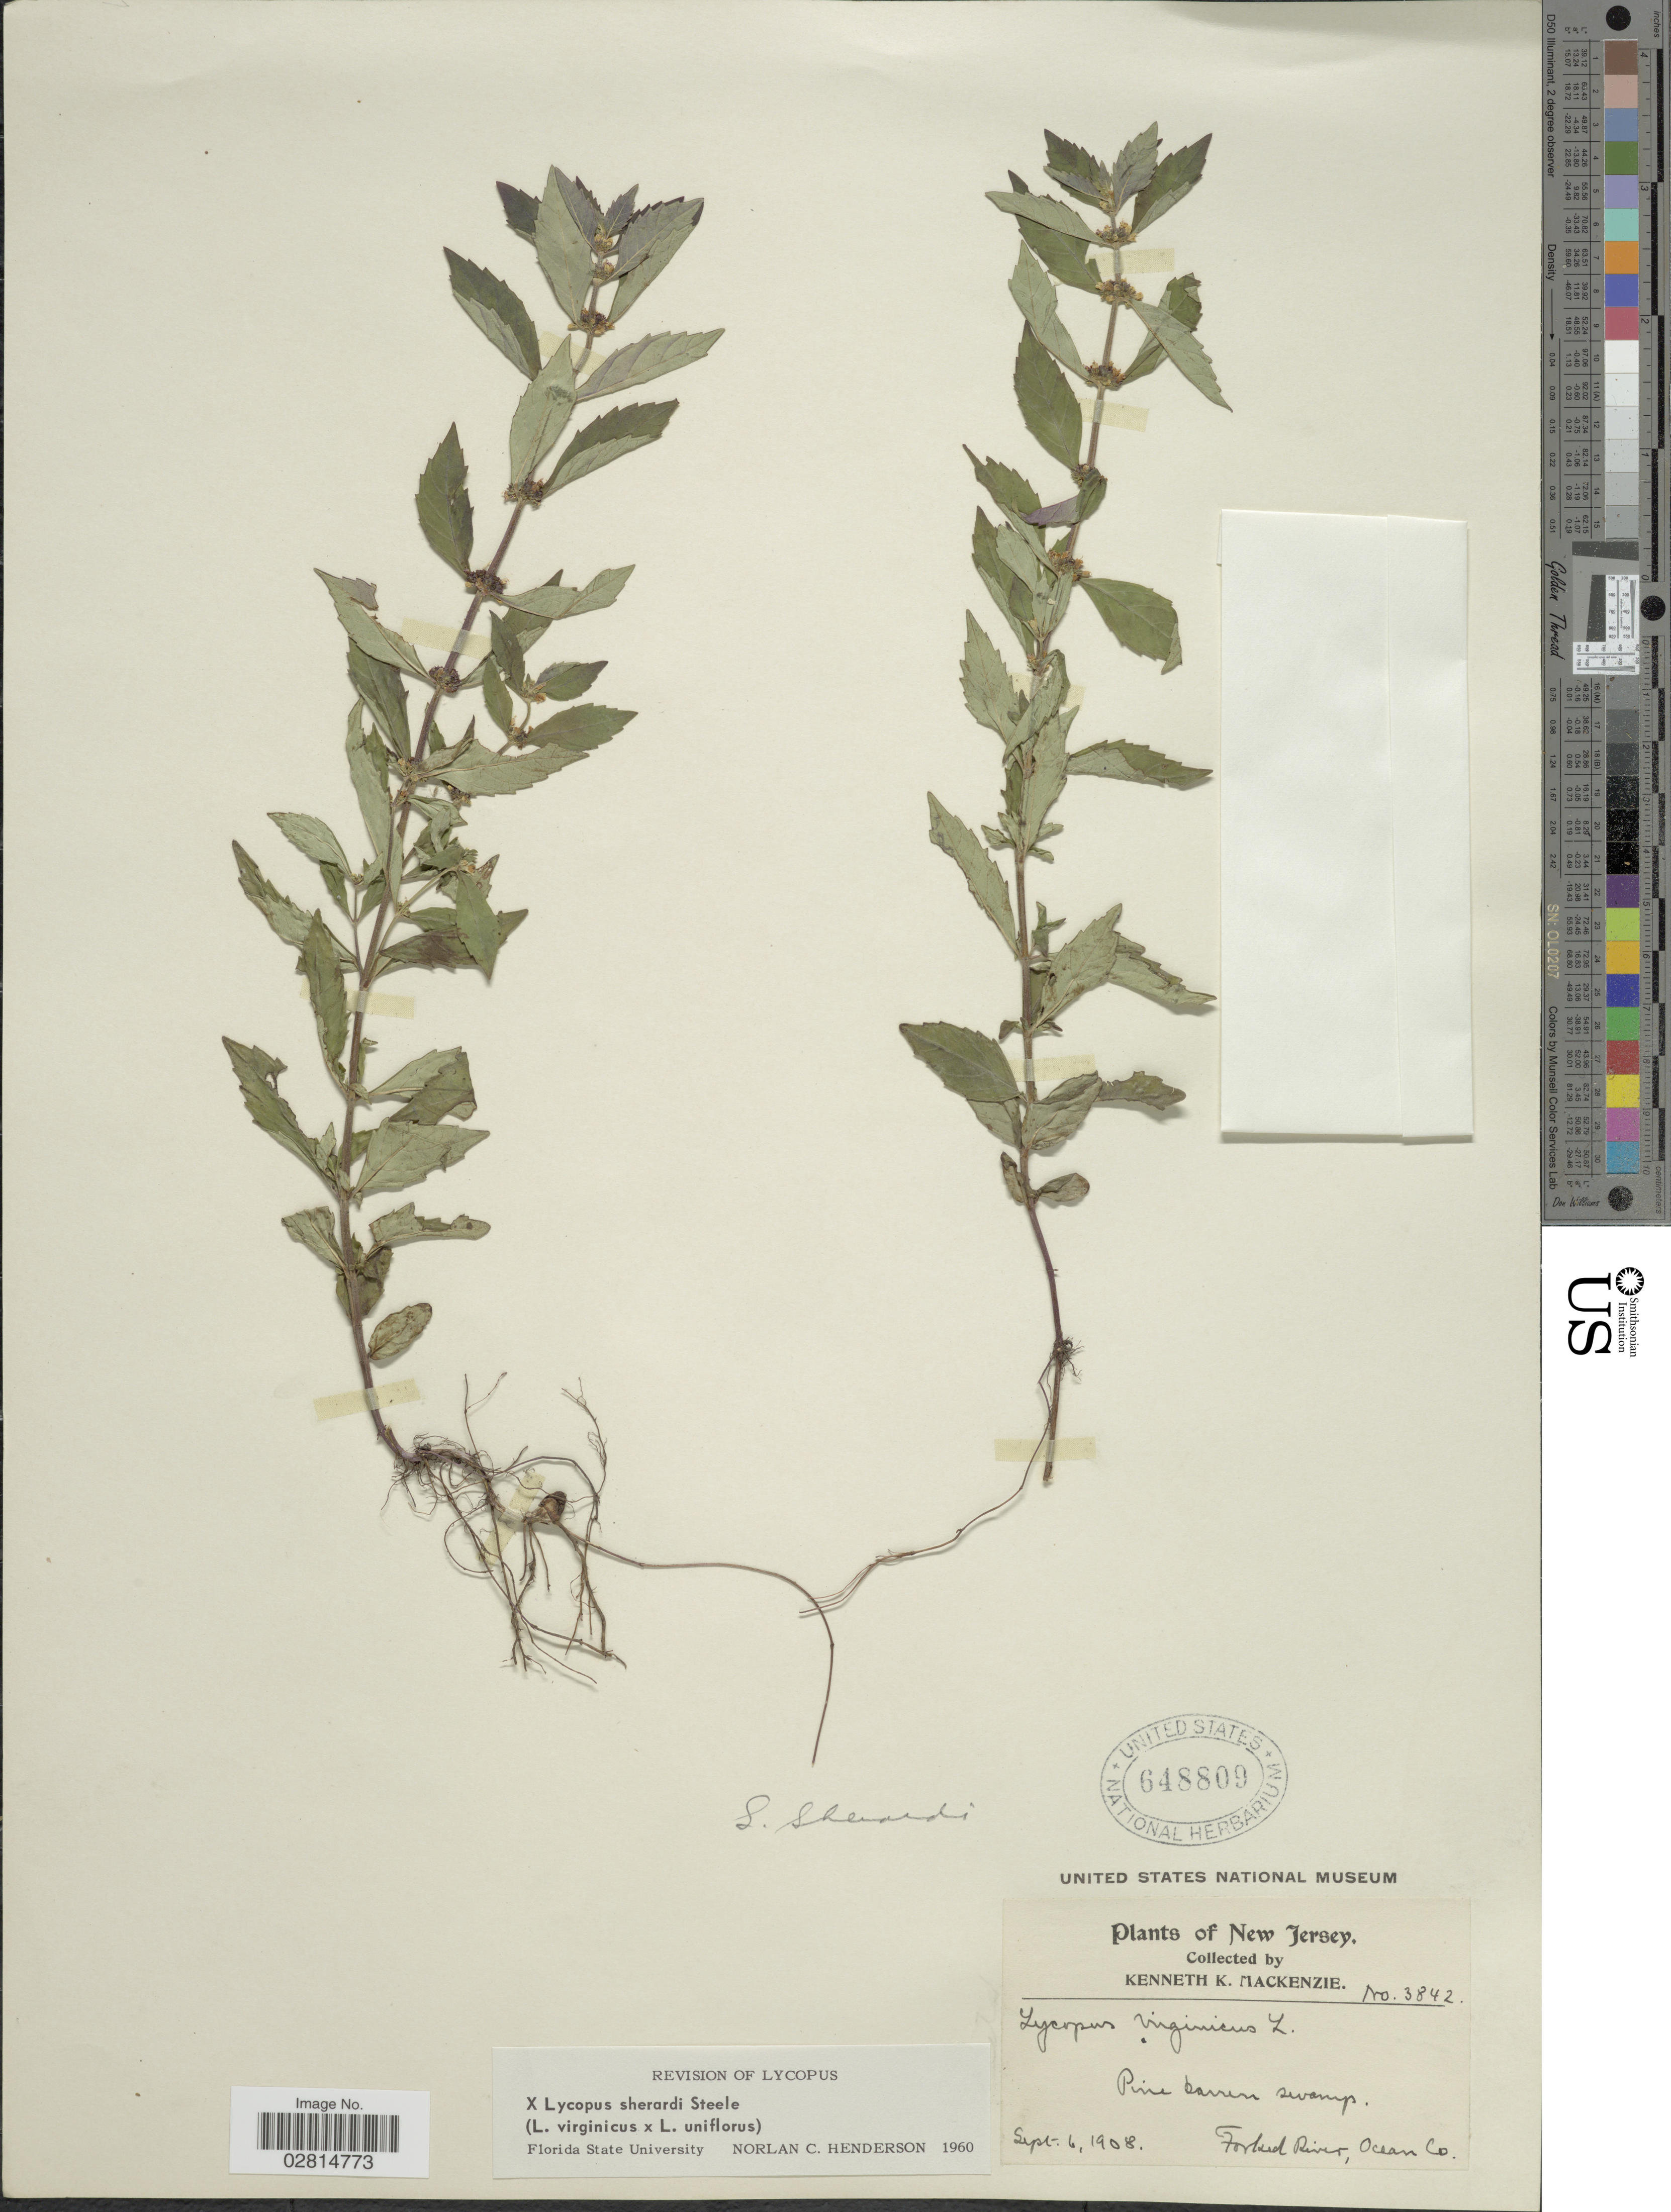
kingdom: Plantae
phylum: Tracheophyta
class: Magnoliopsida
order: Lamiales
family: Lamiaceae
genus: Lycopus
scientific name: Lycopus x sherardii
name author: E.S. Steele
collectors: K. K. Mackenzie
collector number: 3842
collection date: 1908-09-06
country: United States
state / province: New Jersey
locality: Forked River, Ocean Co.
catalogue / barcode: US 648809